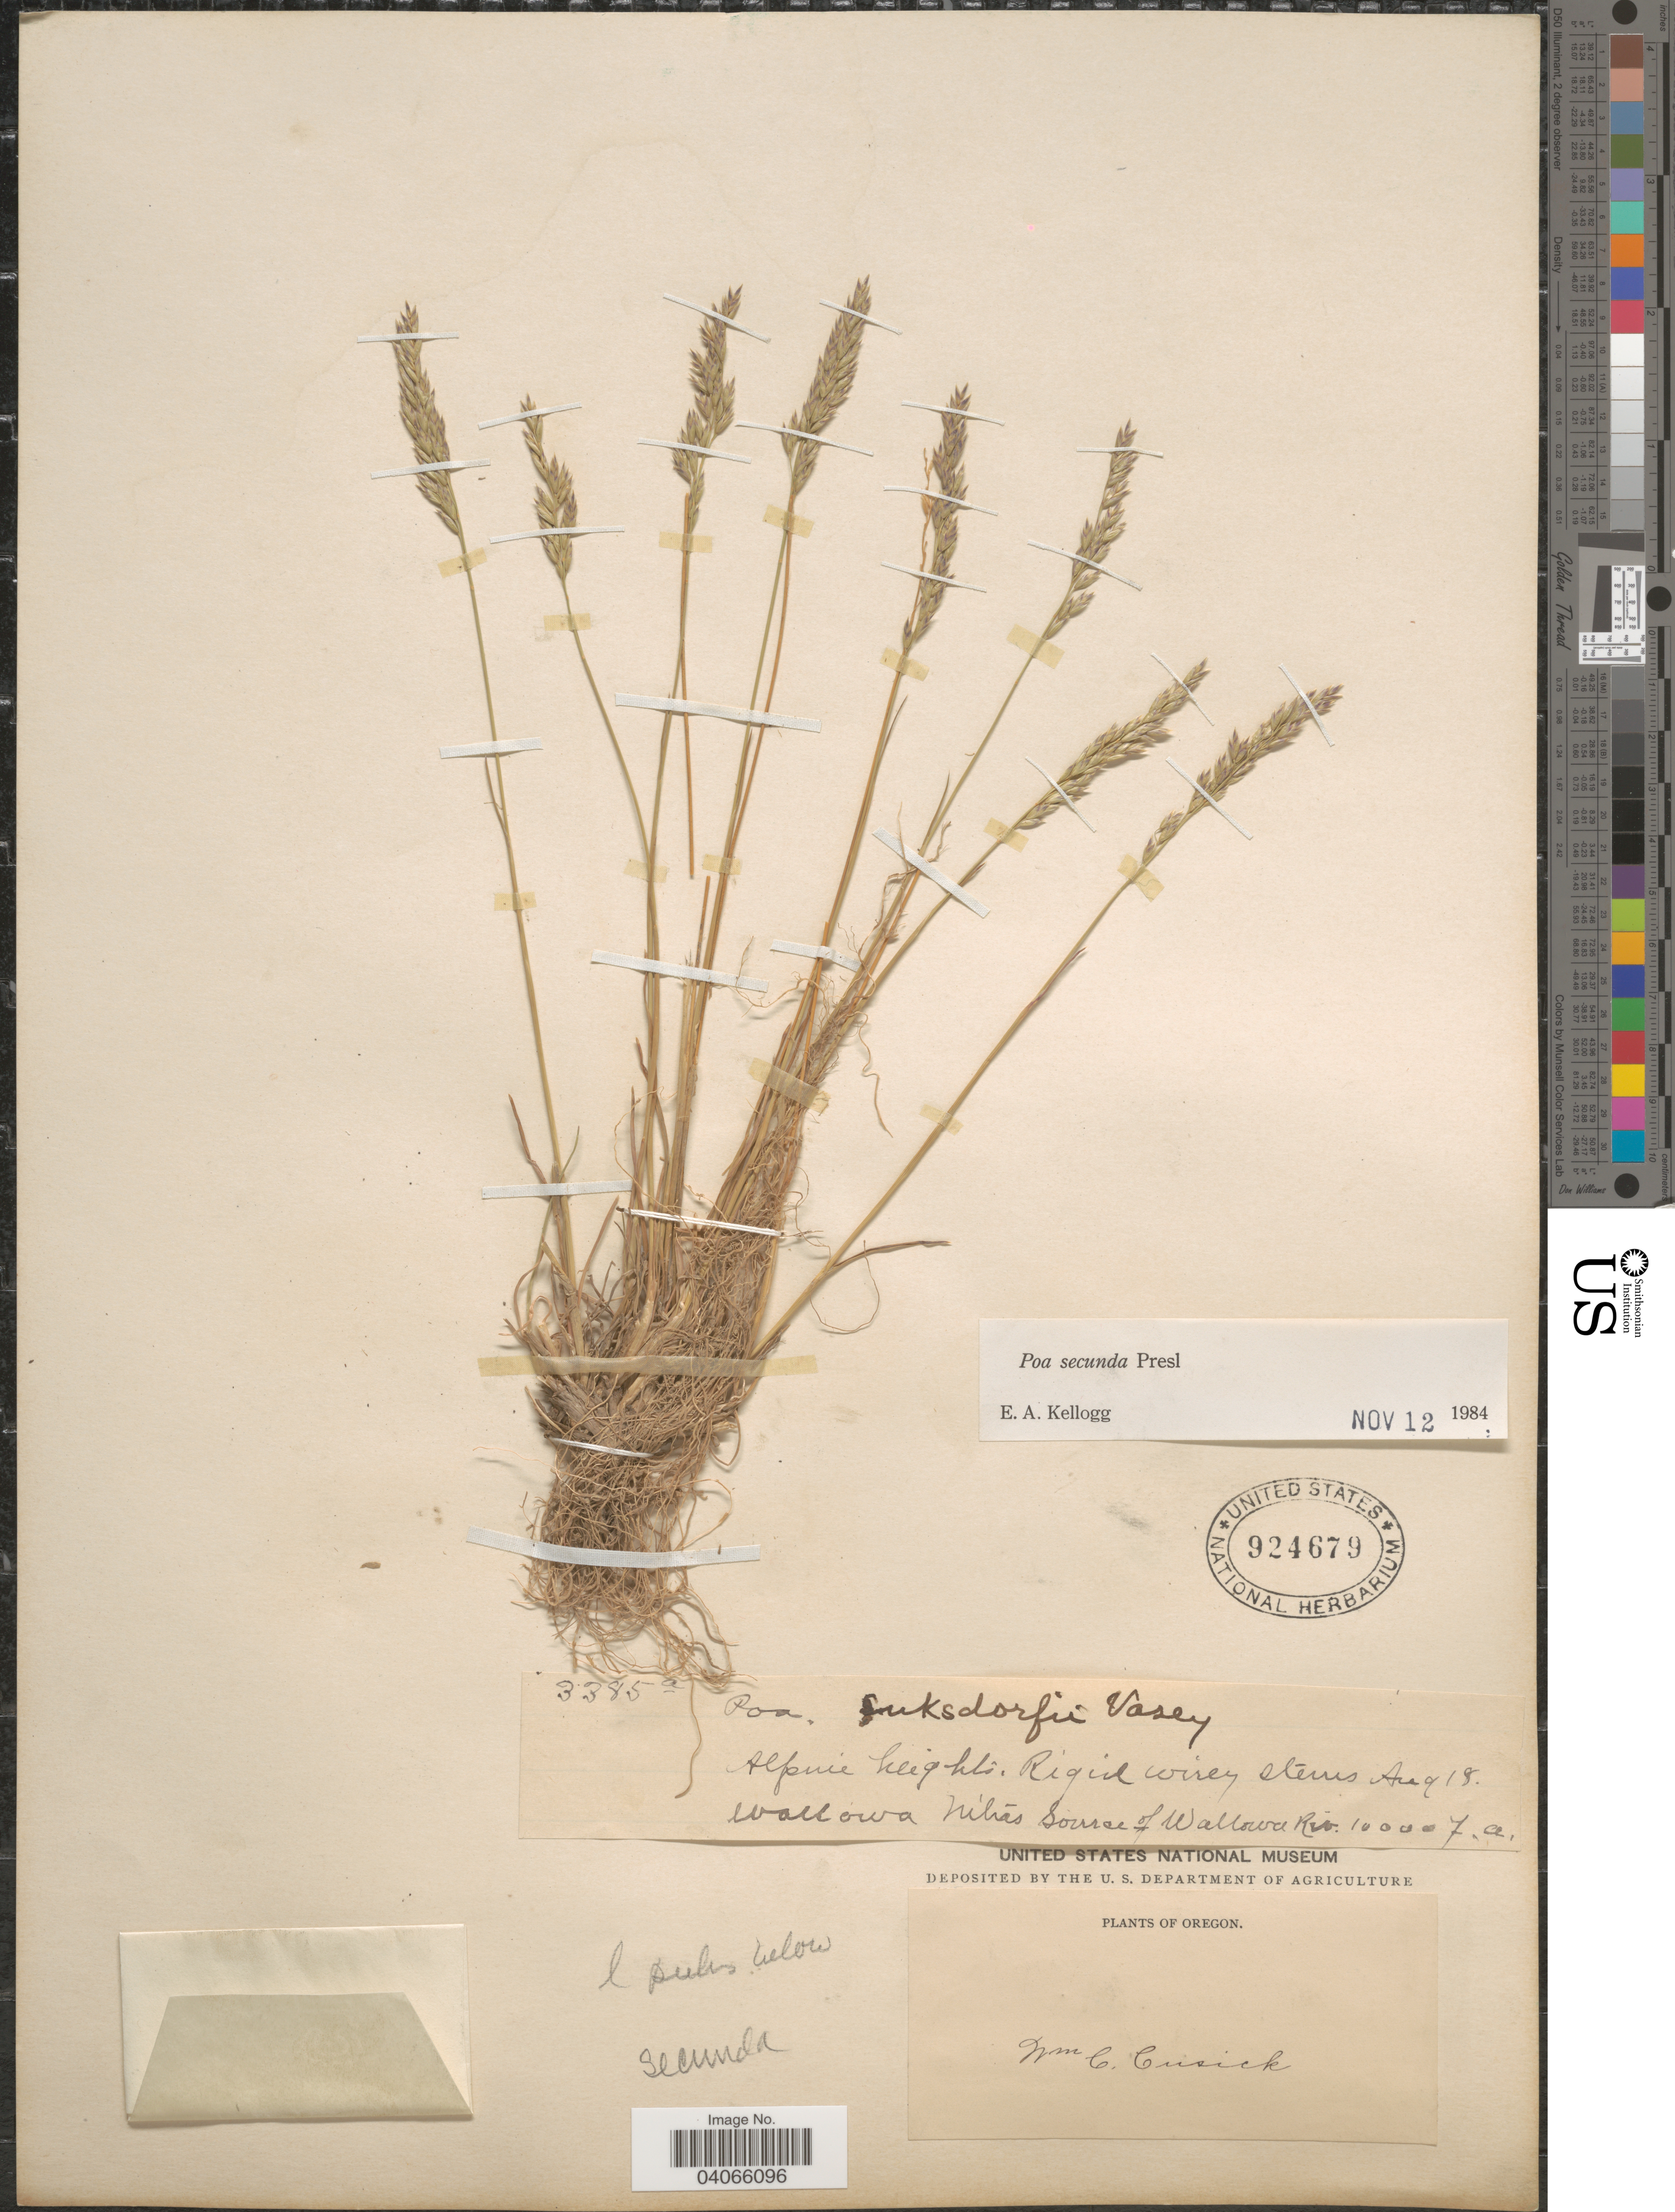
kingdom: Plantae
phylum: Tracheophyta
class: Liliopsida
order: Poales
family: Poaceae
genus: Poa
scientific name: Poa secunda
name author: J. Presl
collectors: W. C. Cusick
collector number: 3385a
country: United States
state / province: Oregon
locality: Alpine heights. Wallowa Mtns Source of Wallowa Riv.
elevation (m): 305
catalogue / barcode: US 924679